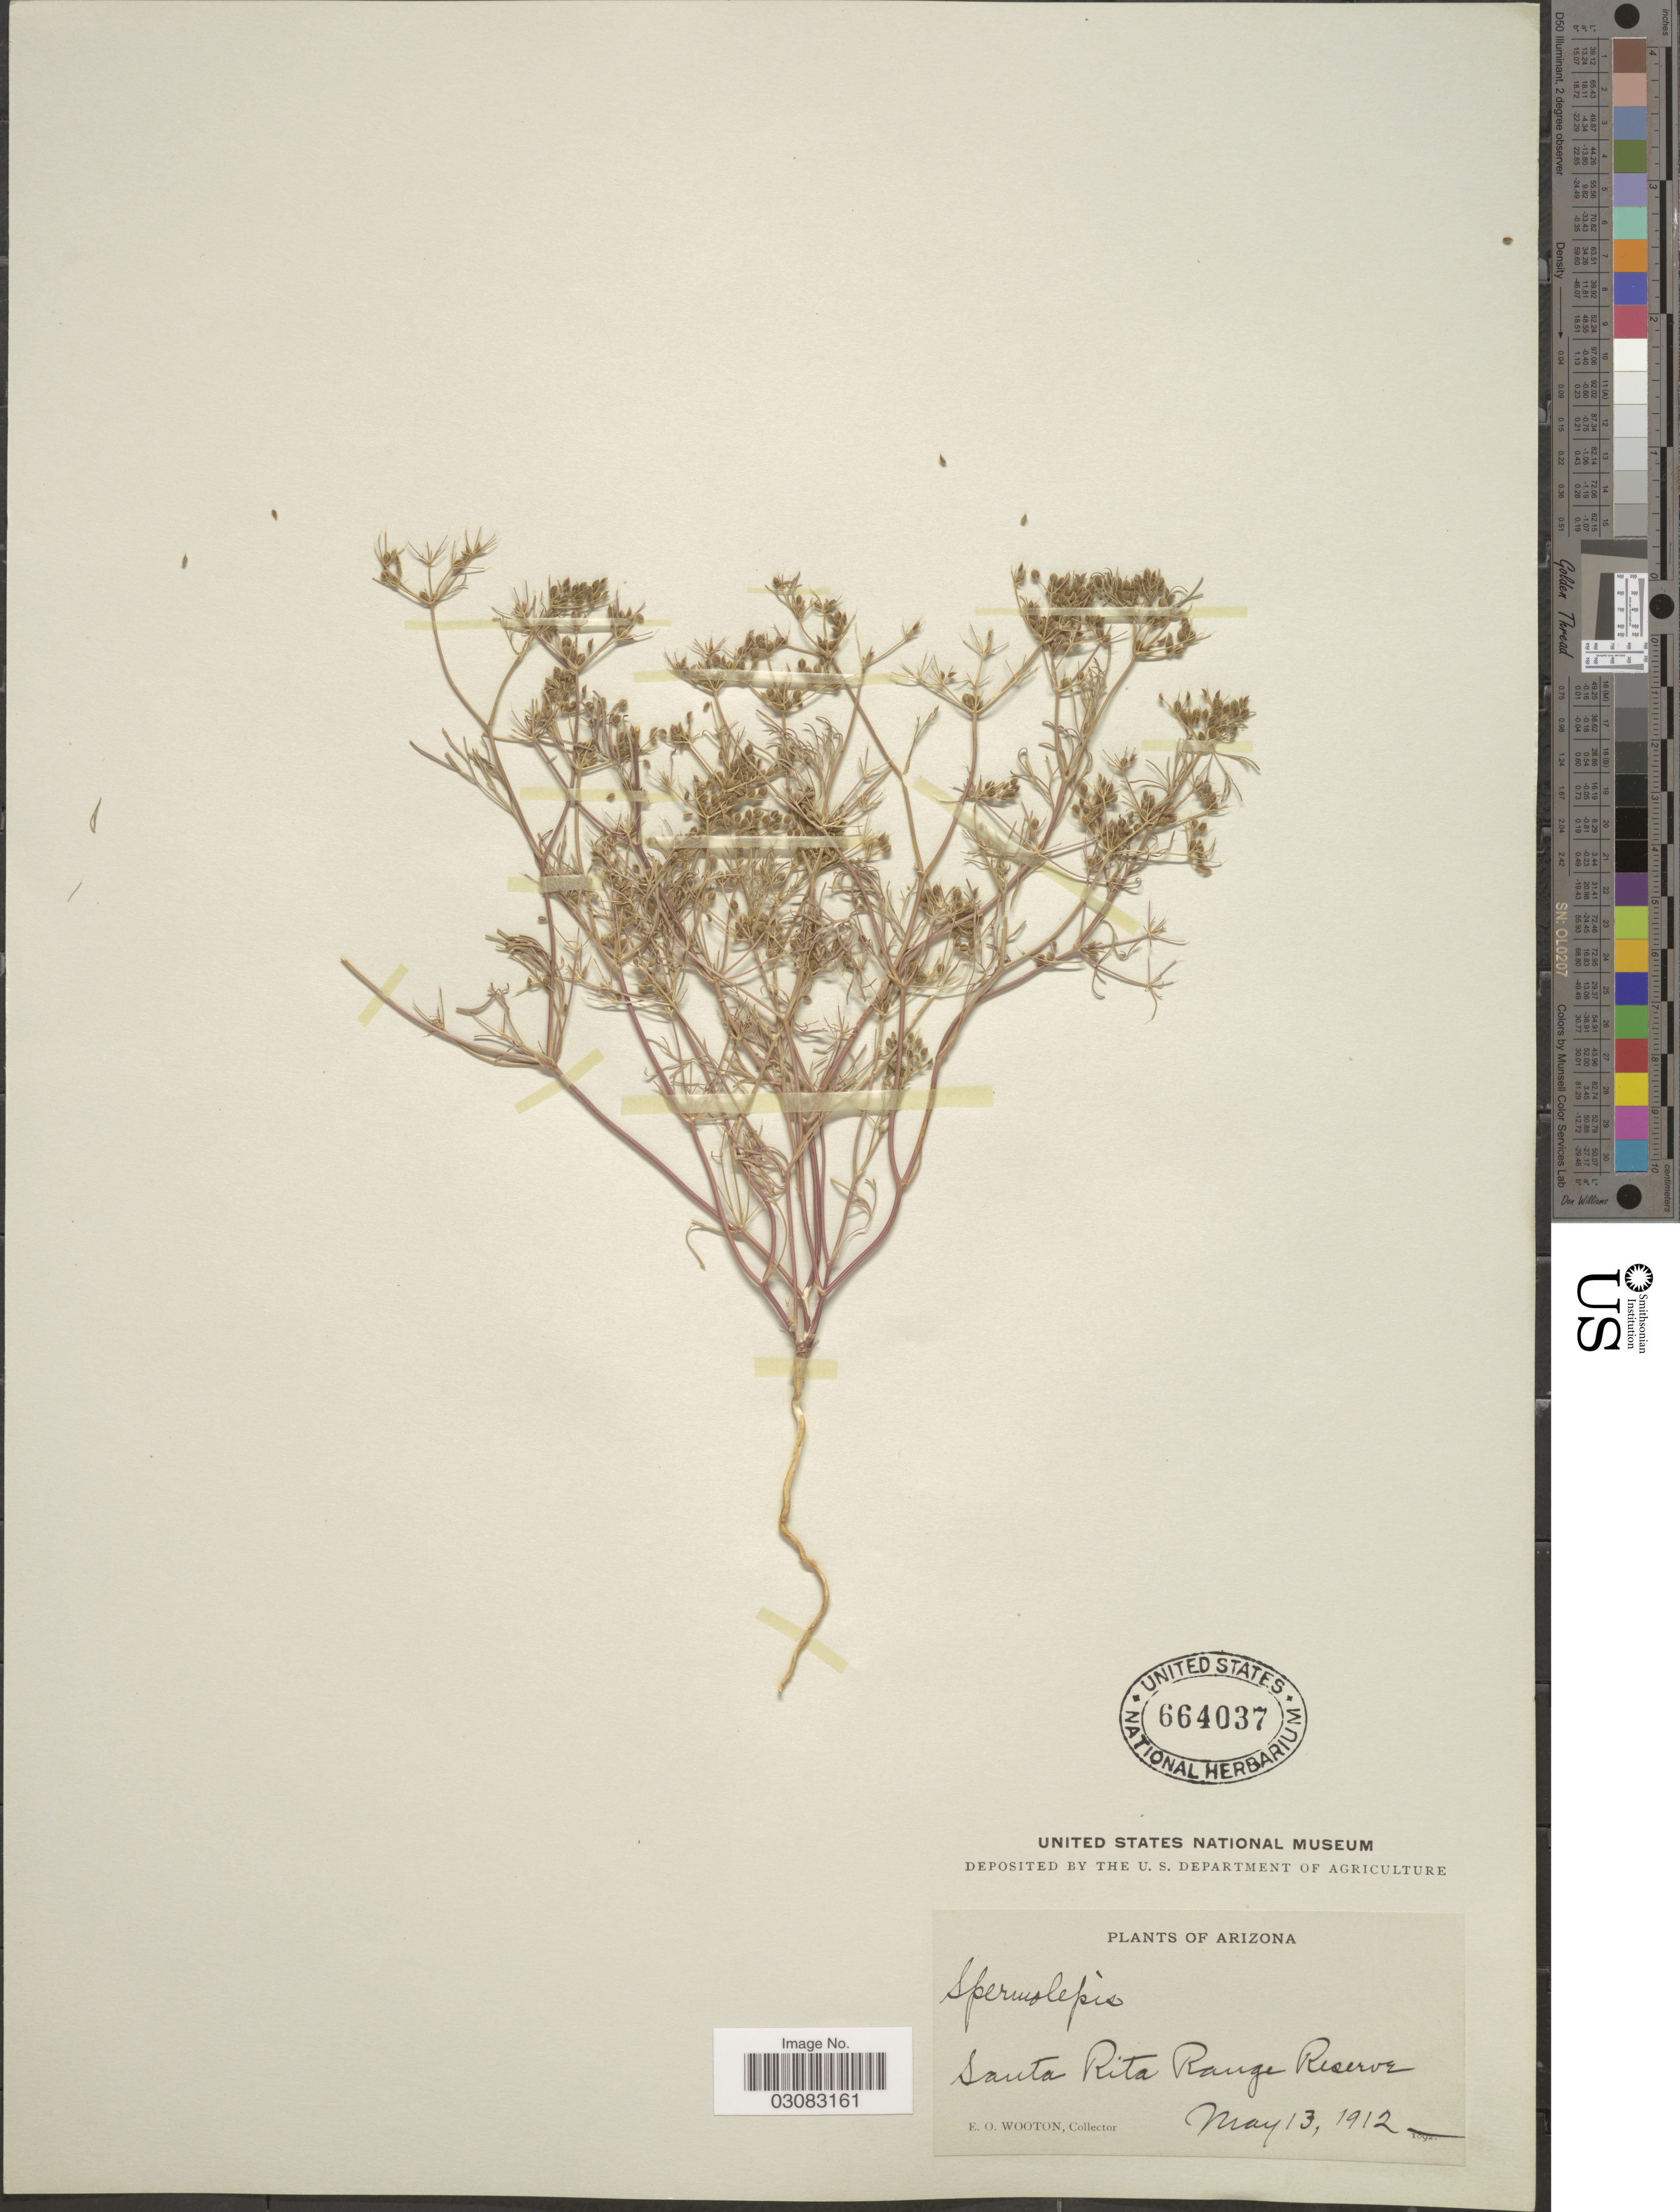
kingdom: Plantae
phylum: Tracheophyta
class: Magnoliopsida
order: Apiales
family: Apiaceae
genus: Spermolepis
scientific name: Spermolepis echinata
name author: (Nutt. ex DC.) A. Heller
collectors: E. O. Wooton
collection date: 1912-05-13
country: United States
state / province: Arizona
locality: Santa Rita Range Reserve.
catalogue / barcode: US 664037